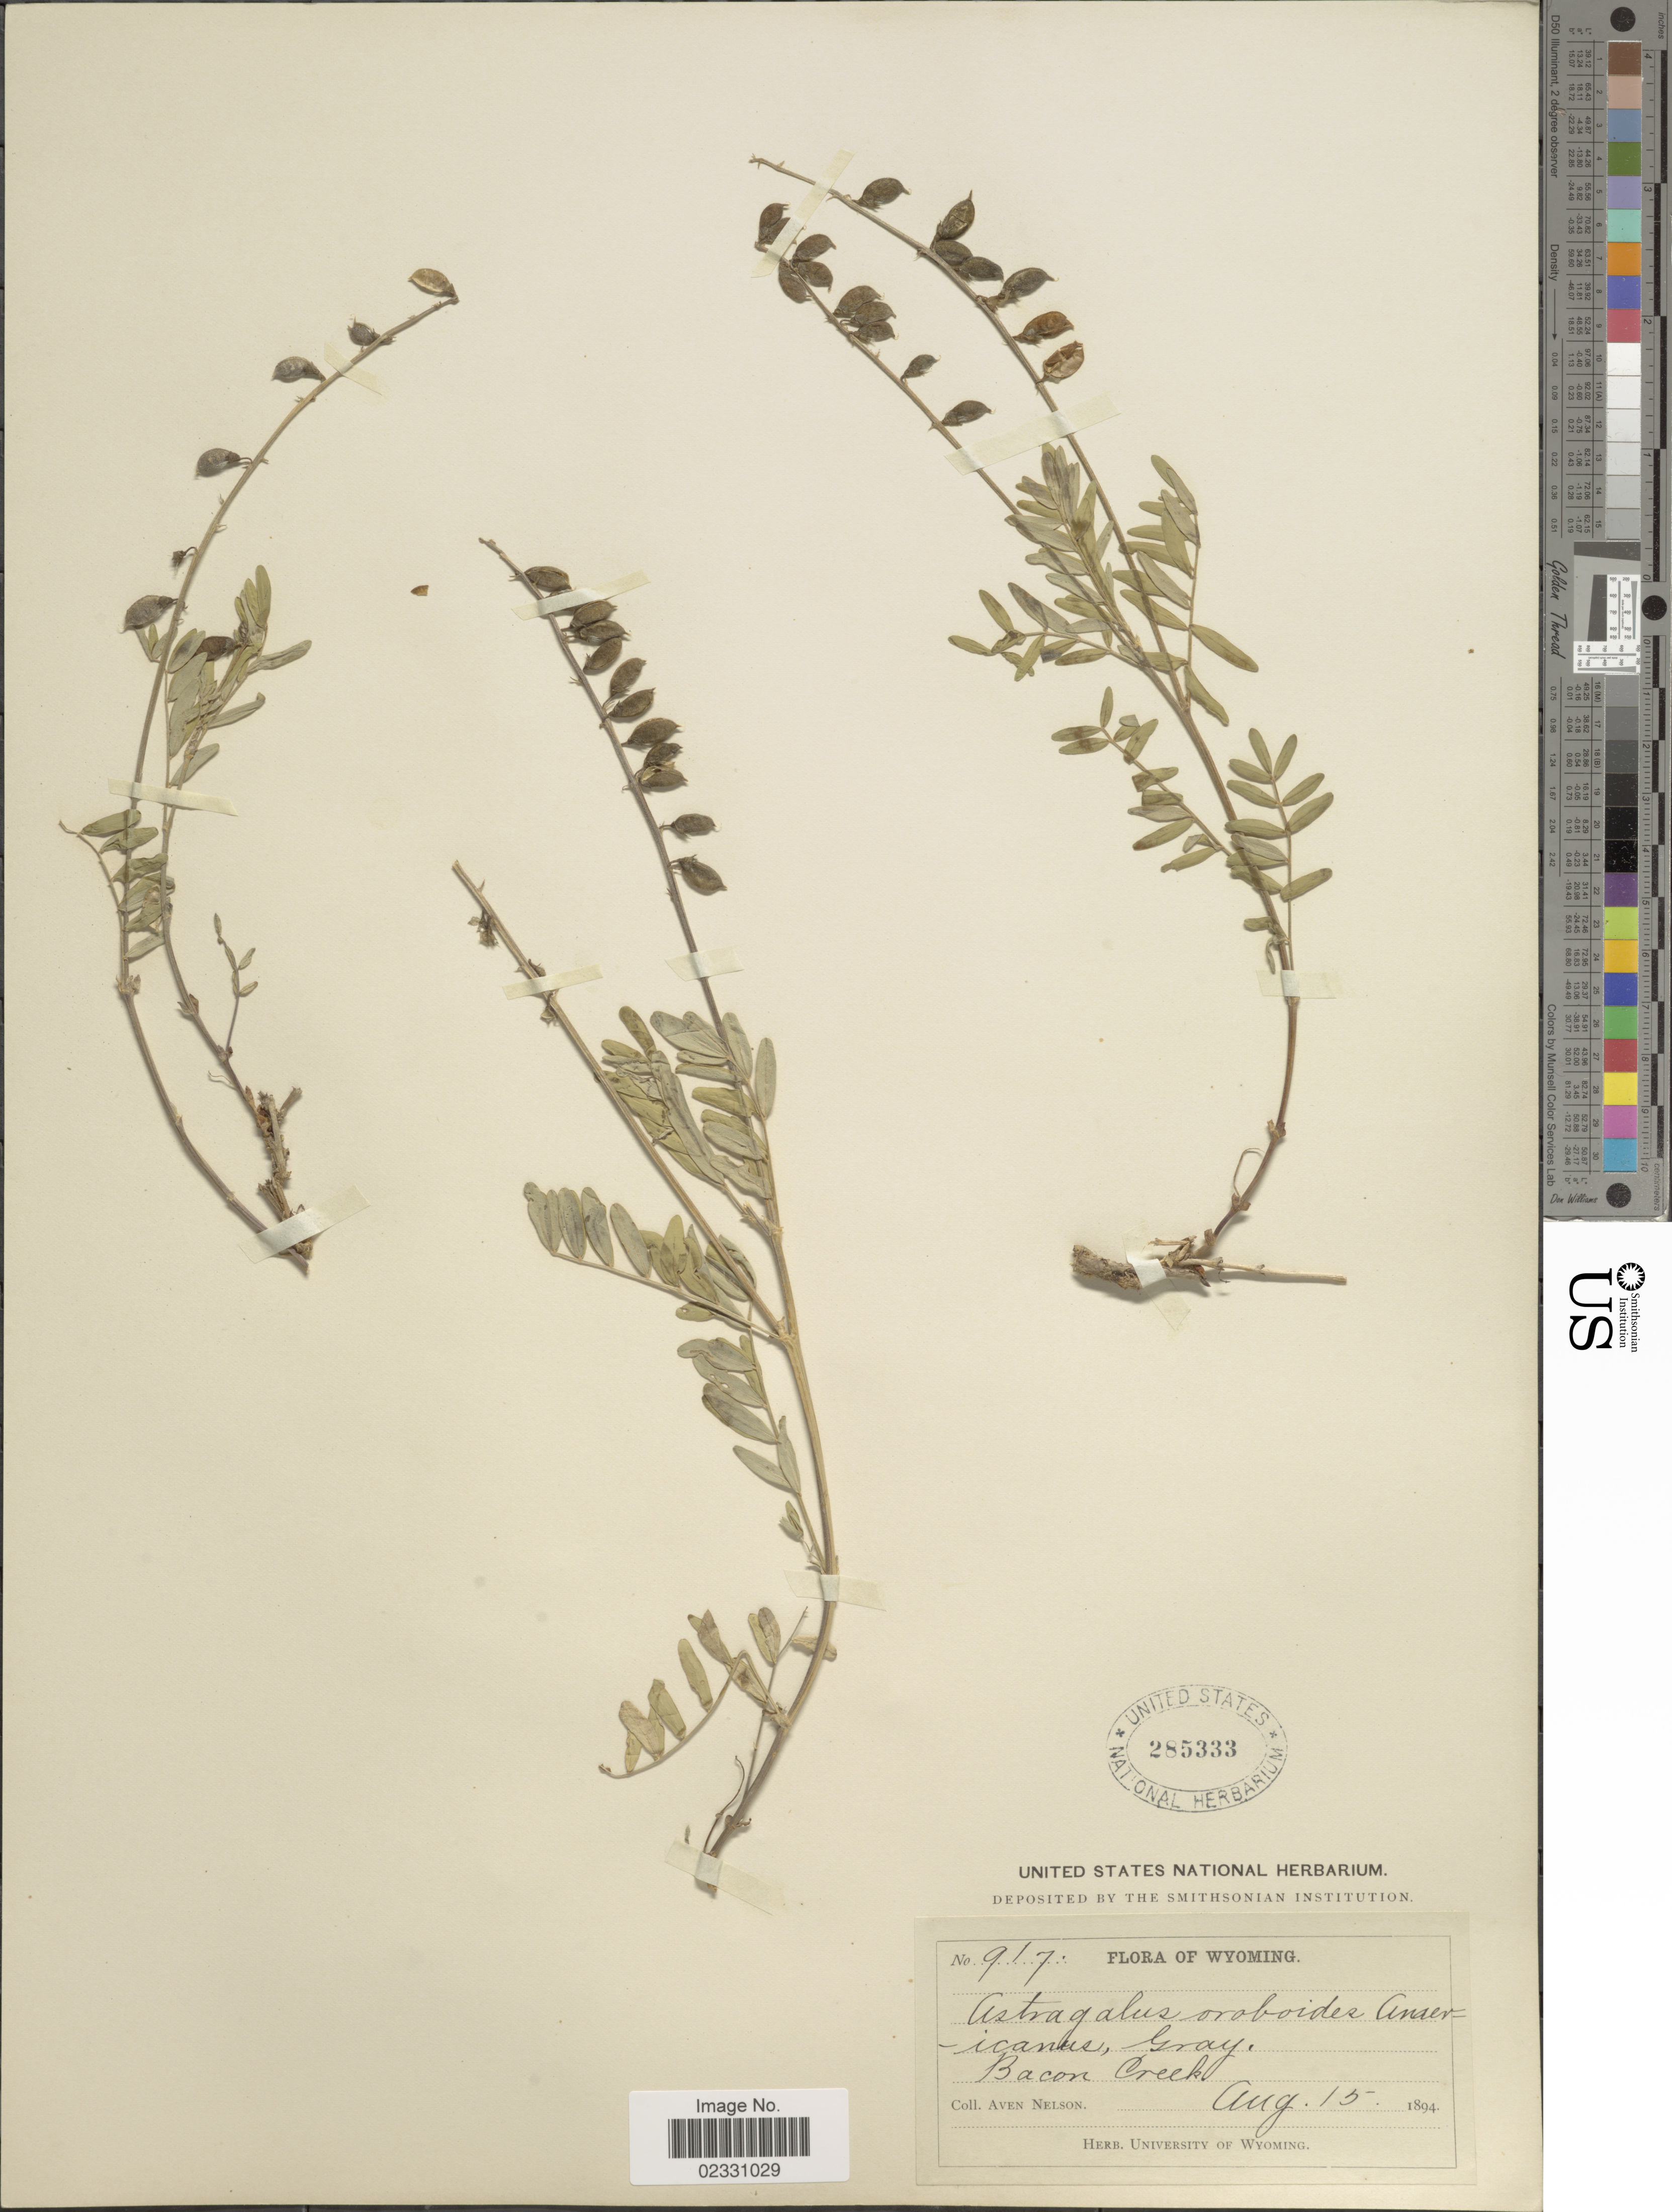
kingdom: Plantae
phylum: Tracheophyta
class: Magnoliopsida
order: Fabales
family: Fabaceae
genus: Astragalus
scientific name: Astragalus oroboides var. americanus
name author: A. Gray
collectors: A. Nelson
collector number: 917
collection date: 1894-08-15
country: United States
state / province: Wyoming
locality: Bacon Creek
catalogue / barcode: US 285333